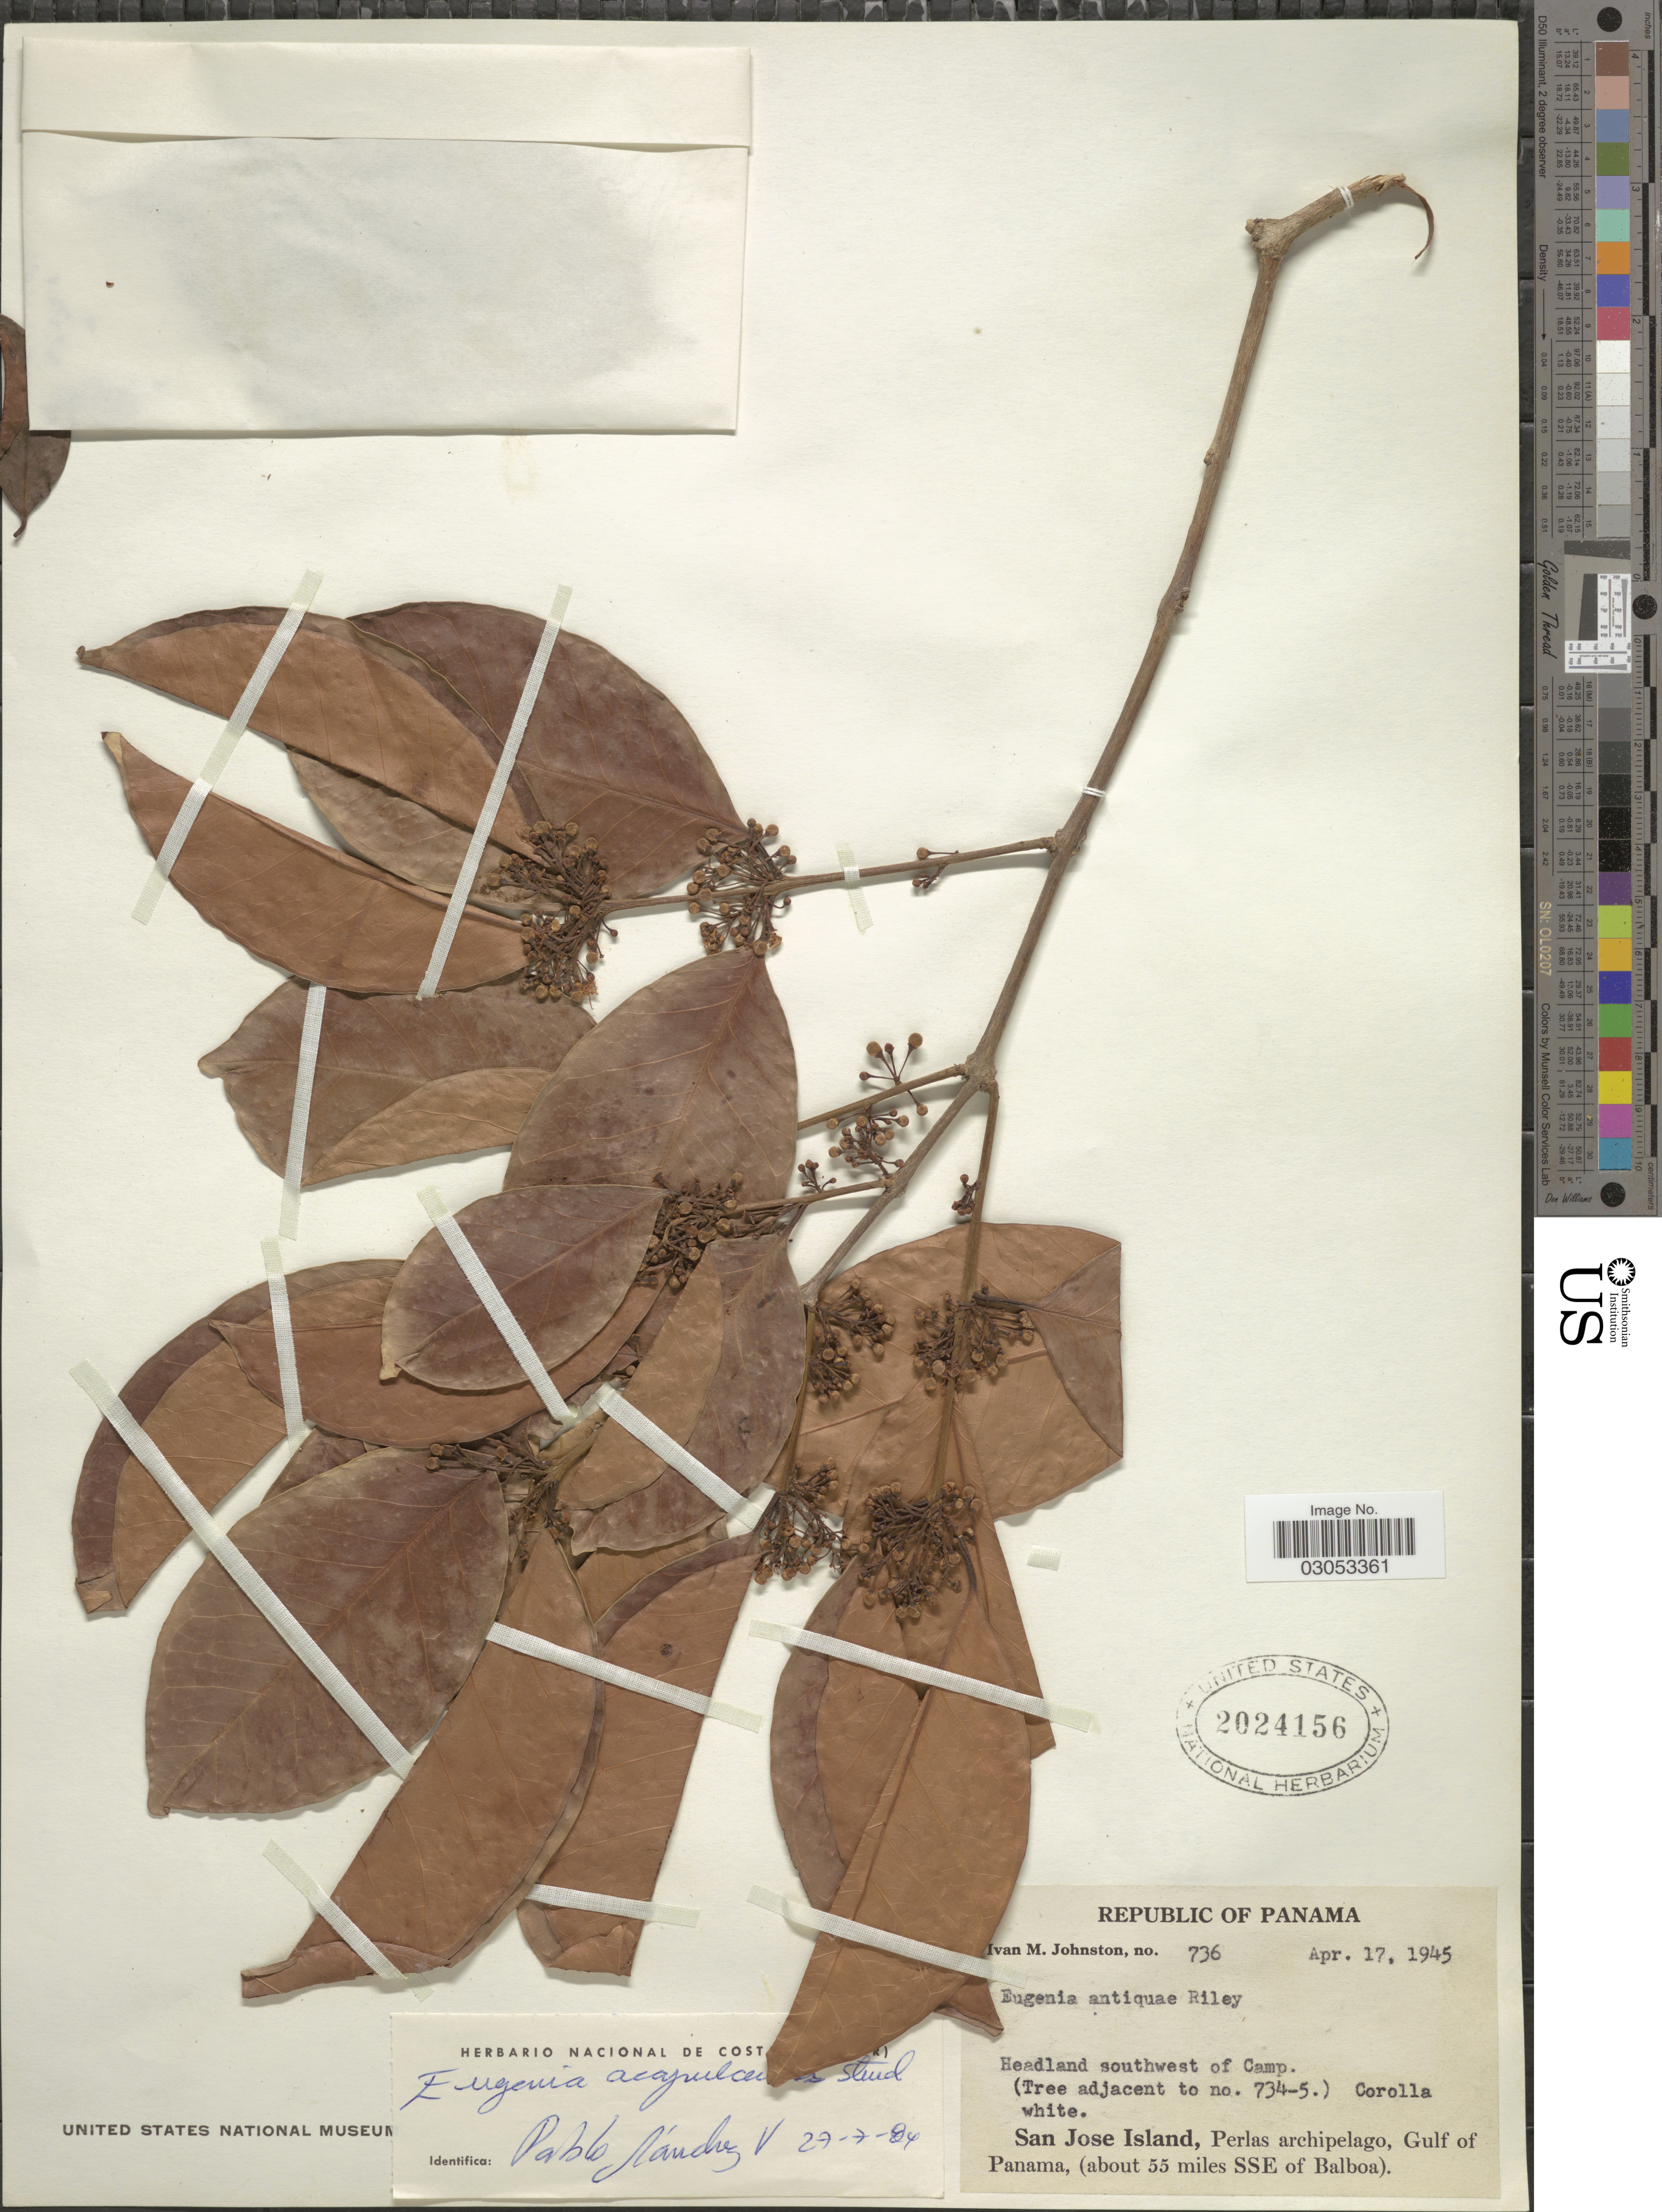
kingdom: Plantae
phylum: Tracheophyta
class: Magnoliopsida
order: Myrtales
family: Myrtaceae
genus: Eugenia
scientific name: Eugenia acapulcensis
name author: Steud.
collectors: I.M. Johnston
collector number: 736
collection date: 1945-04-17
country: Panama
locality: Headland southwest of Camp, San Jose Island, Perlas archipelago, Gulf of Panama, (about 55 miles SSE of Balboa).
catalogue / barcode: US 2024156